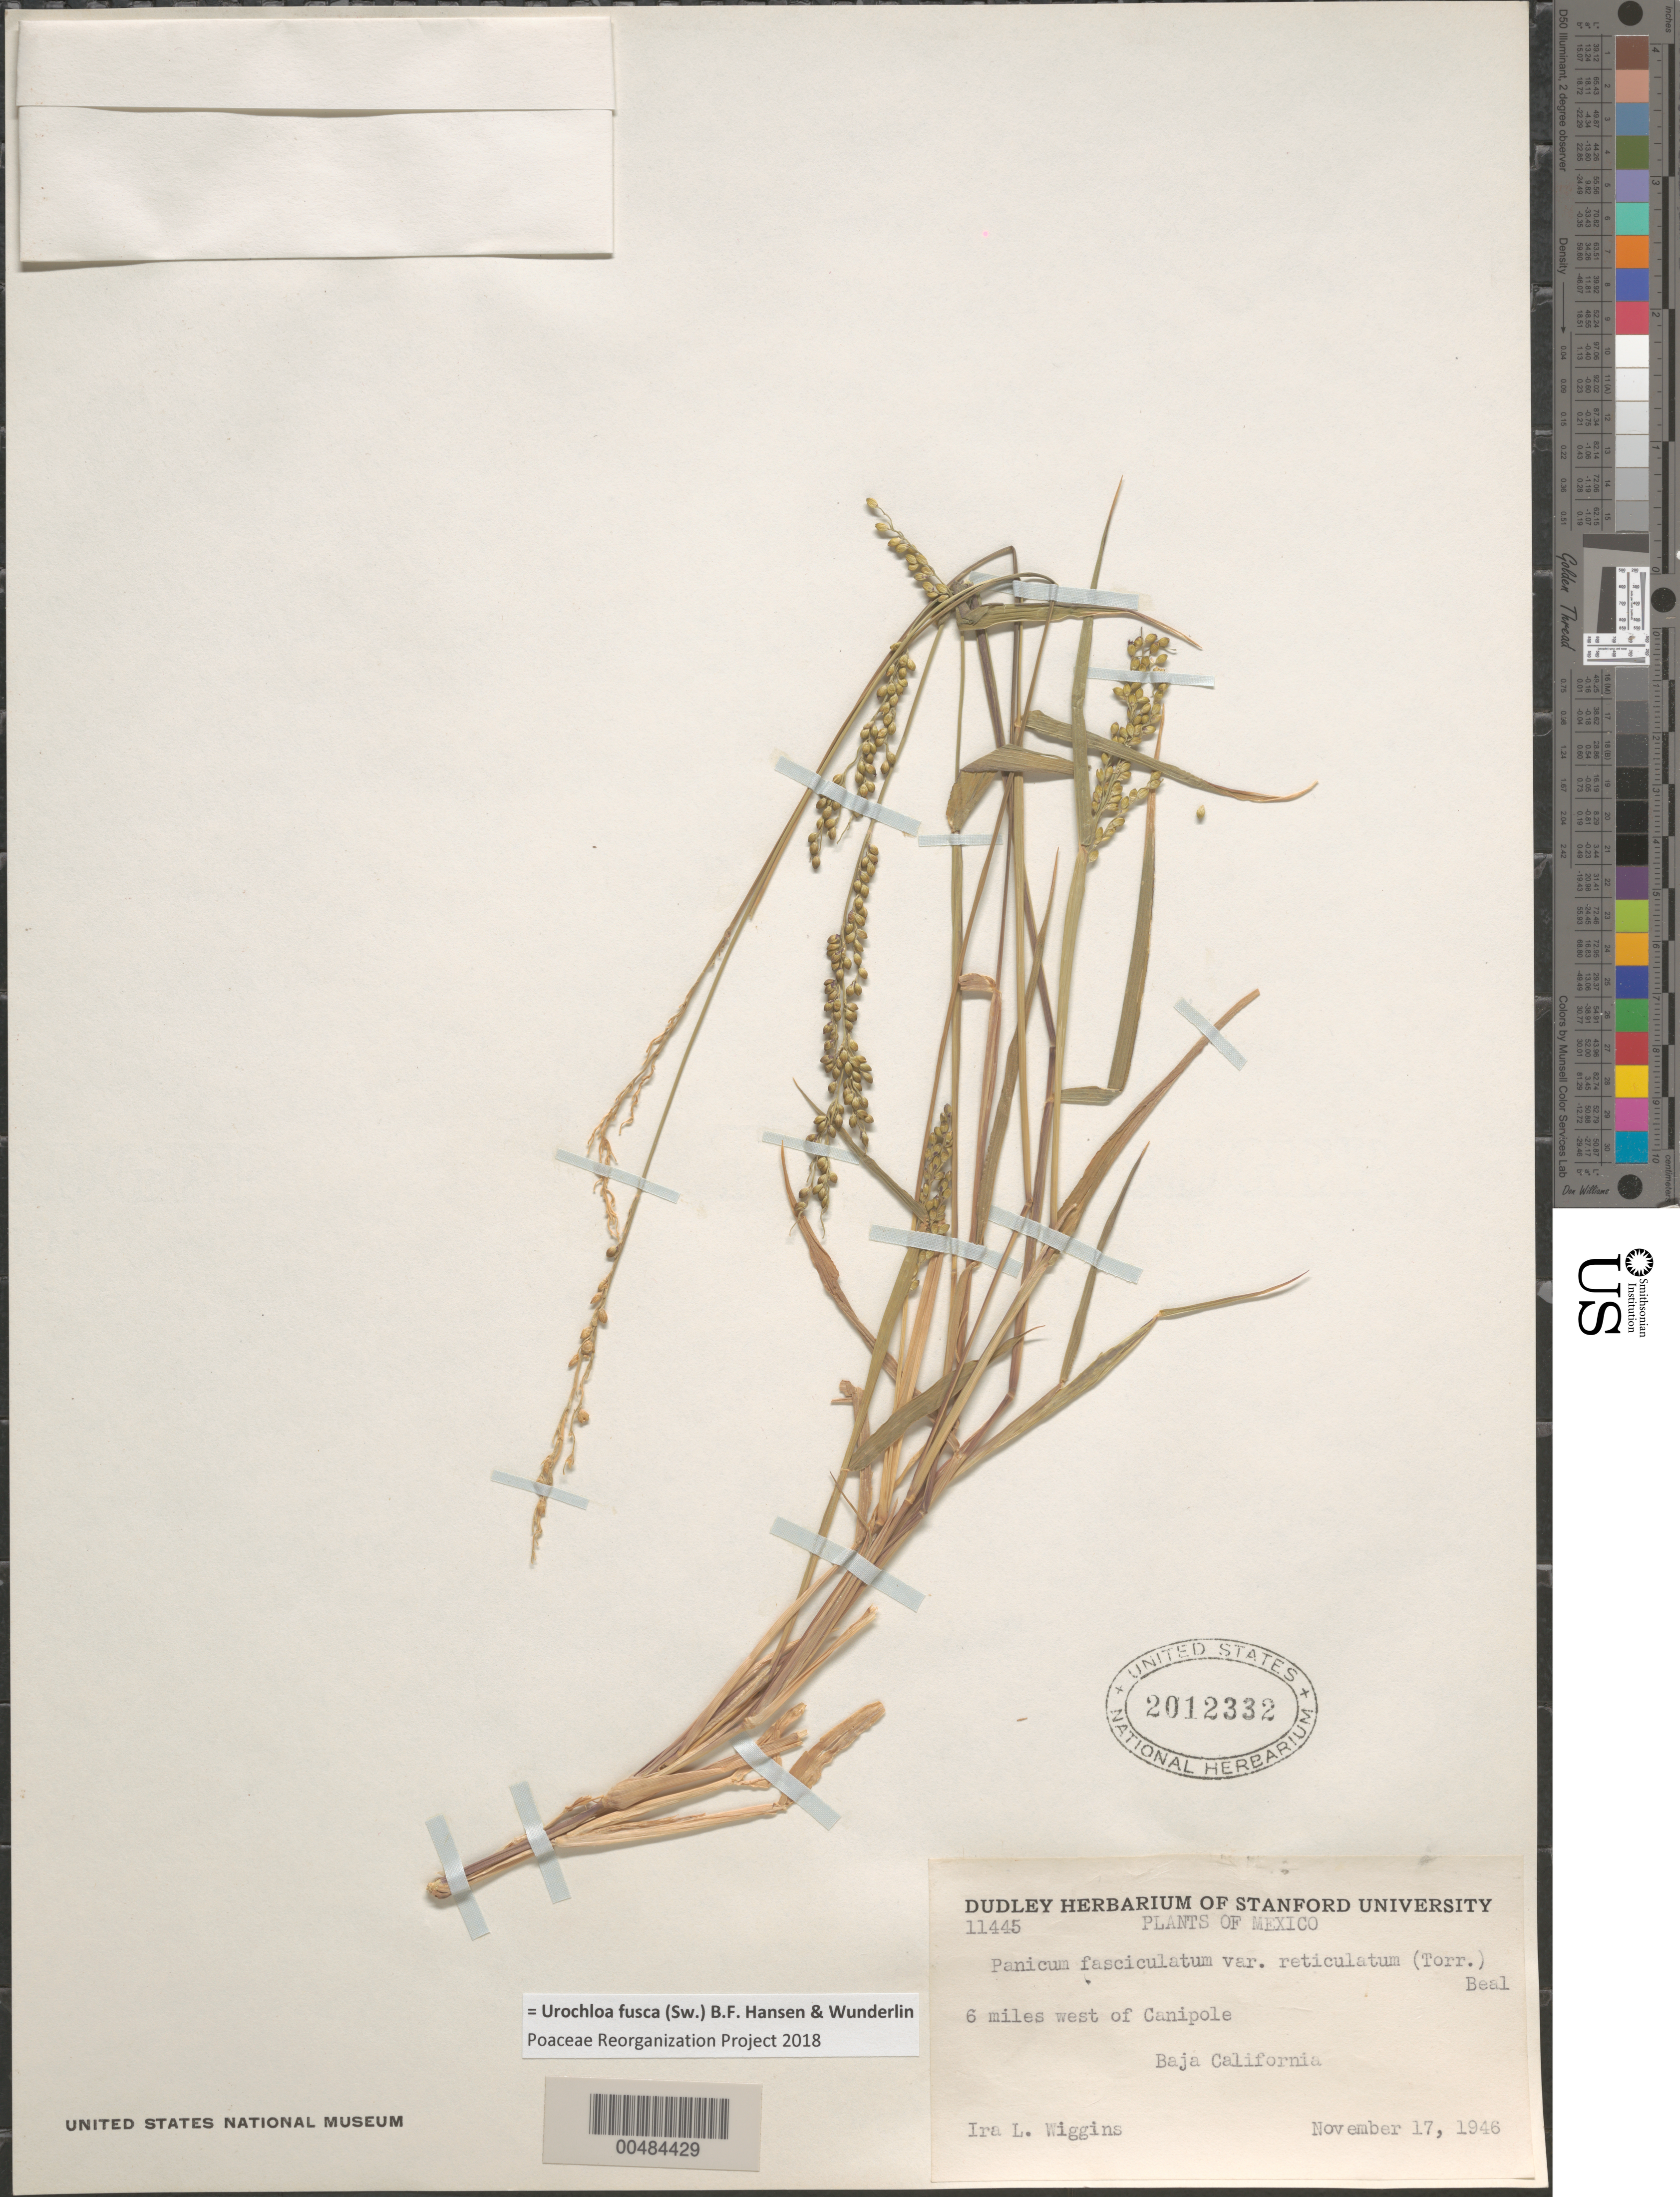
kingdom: Plantae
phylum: Tracheophyta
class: Liliopsida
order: Poales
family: Poaceae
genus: Brachiaria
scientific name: Brachiaria fasciculata var. reticulata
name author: (Torr.) Beetle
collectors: I. L. Wiggins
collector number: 11445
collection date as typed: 17 Nov 1946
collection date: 1946-11-17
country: Mexico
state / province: Baja California Sur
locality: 6 mi W of Canipole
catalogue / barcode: US 2012332